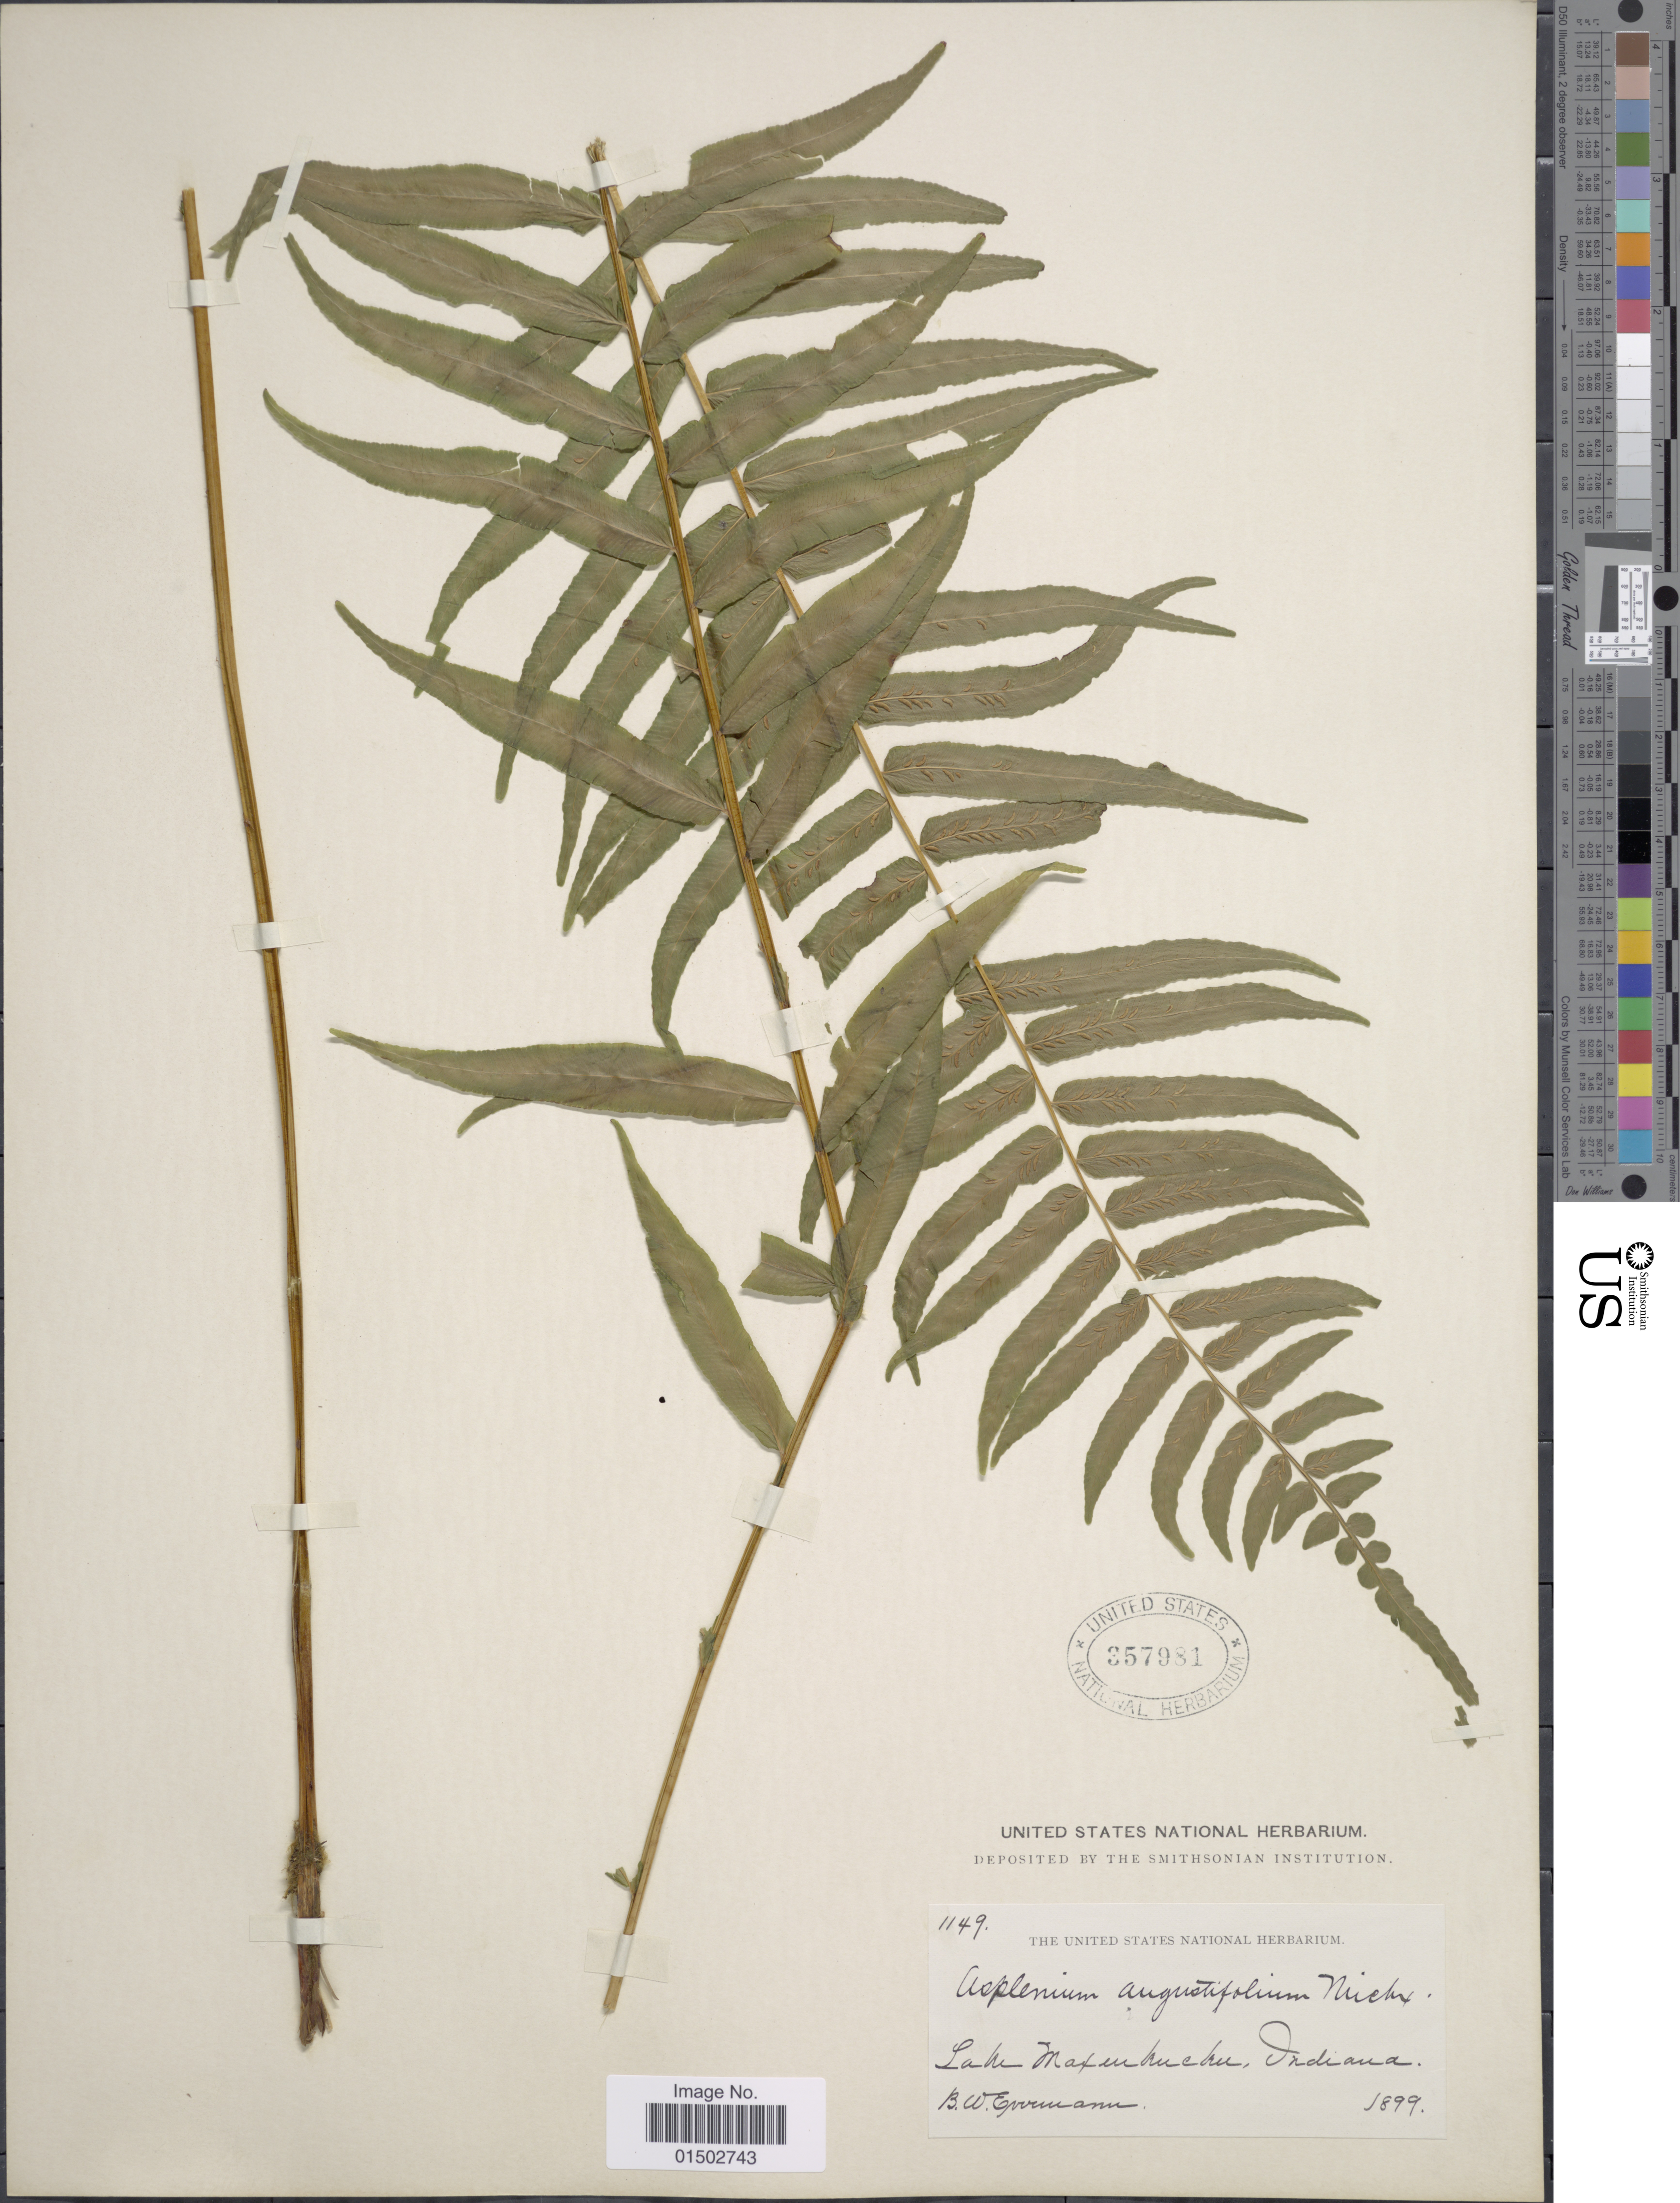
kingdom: Plantae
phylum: Tracheophyta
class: Polypodiopsida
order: Polypodiales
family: Diplaziopsidaceae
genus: Homalosorus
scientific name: Homalosorus pycnocarpos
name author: (Spreng.) Pic. Serm.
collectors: B. W. Evermann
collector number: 1149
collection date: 1899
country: United States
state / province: Indiana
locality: Lake Maxinkuckee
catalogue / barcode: US 357981